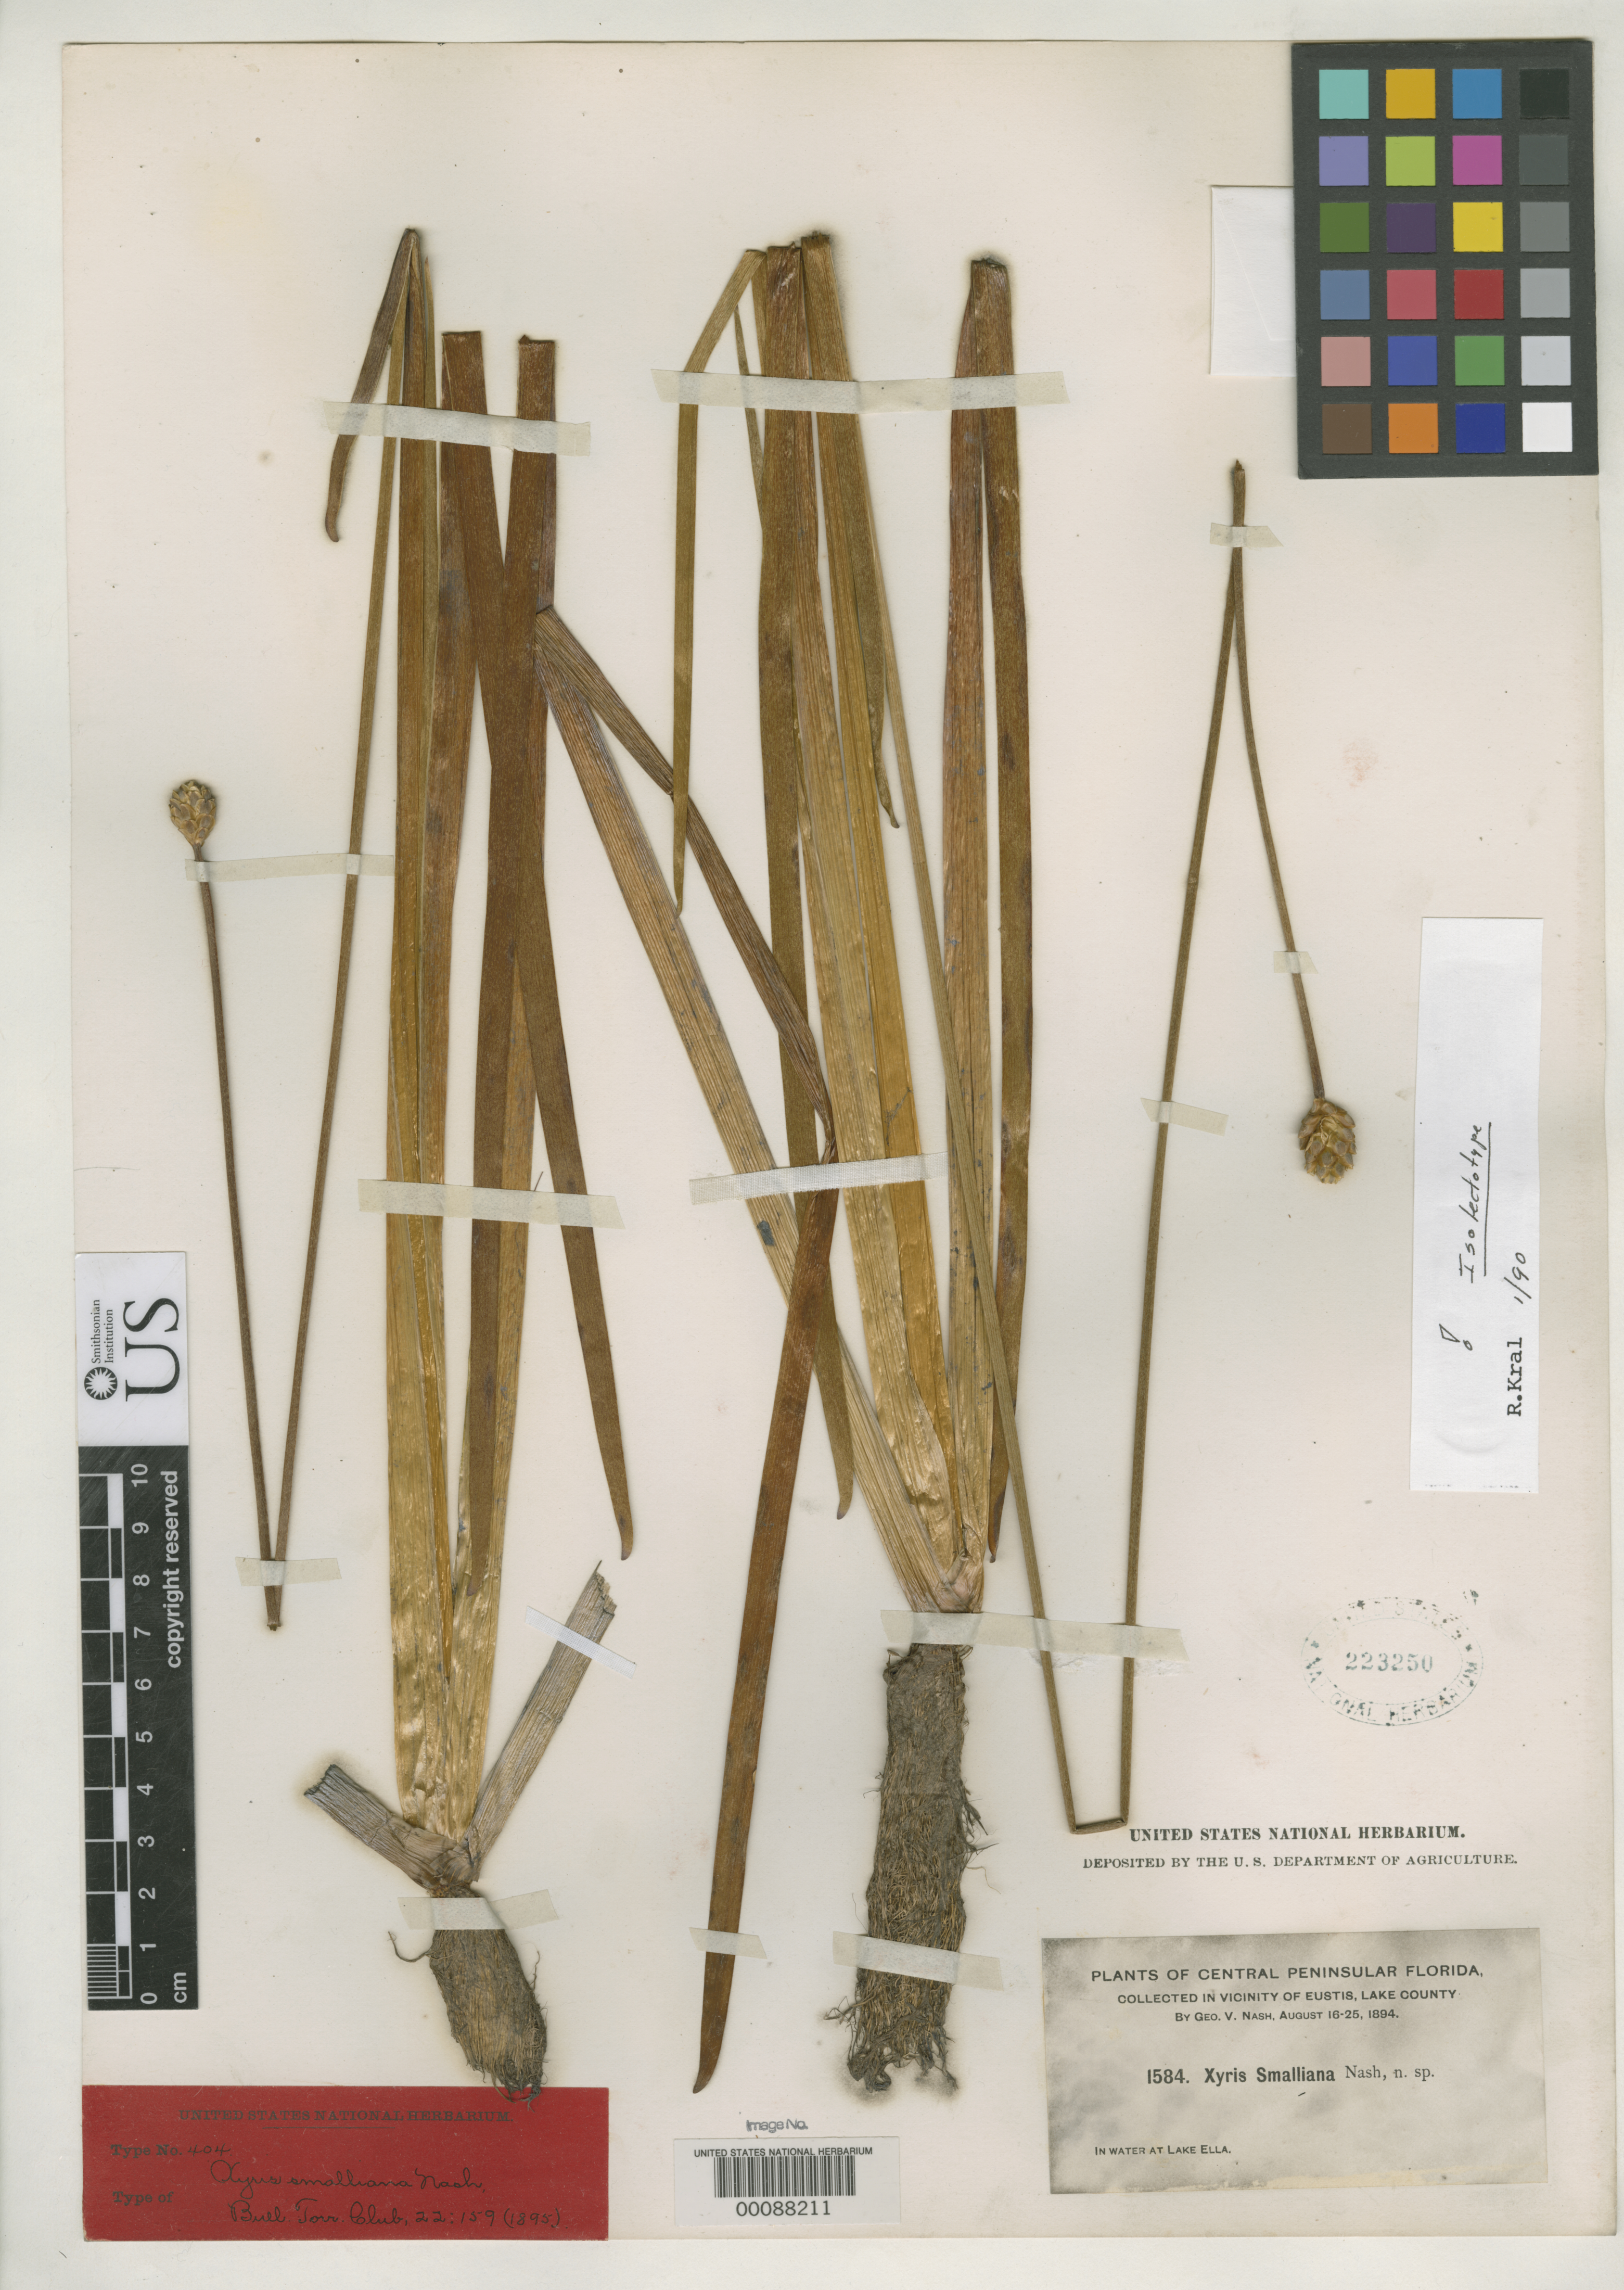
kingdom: Plantae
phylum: Tracheophyta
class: Liliopsida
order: Poales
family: Xyridaceae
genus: Xyris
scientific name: Xyris smalliana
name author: Nash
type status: Isotype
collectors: G. V. Nash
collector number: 1584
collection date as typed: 16 Aug 1894 to 25 Aug 1894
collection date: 1894-08-16/1894-08-25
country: United States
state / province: Florida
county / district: Lake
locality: North of Trout Lake, near Eustis, at Lake ella.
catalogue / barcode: US 223250